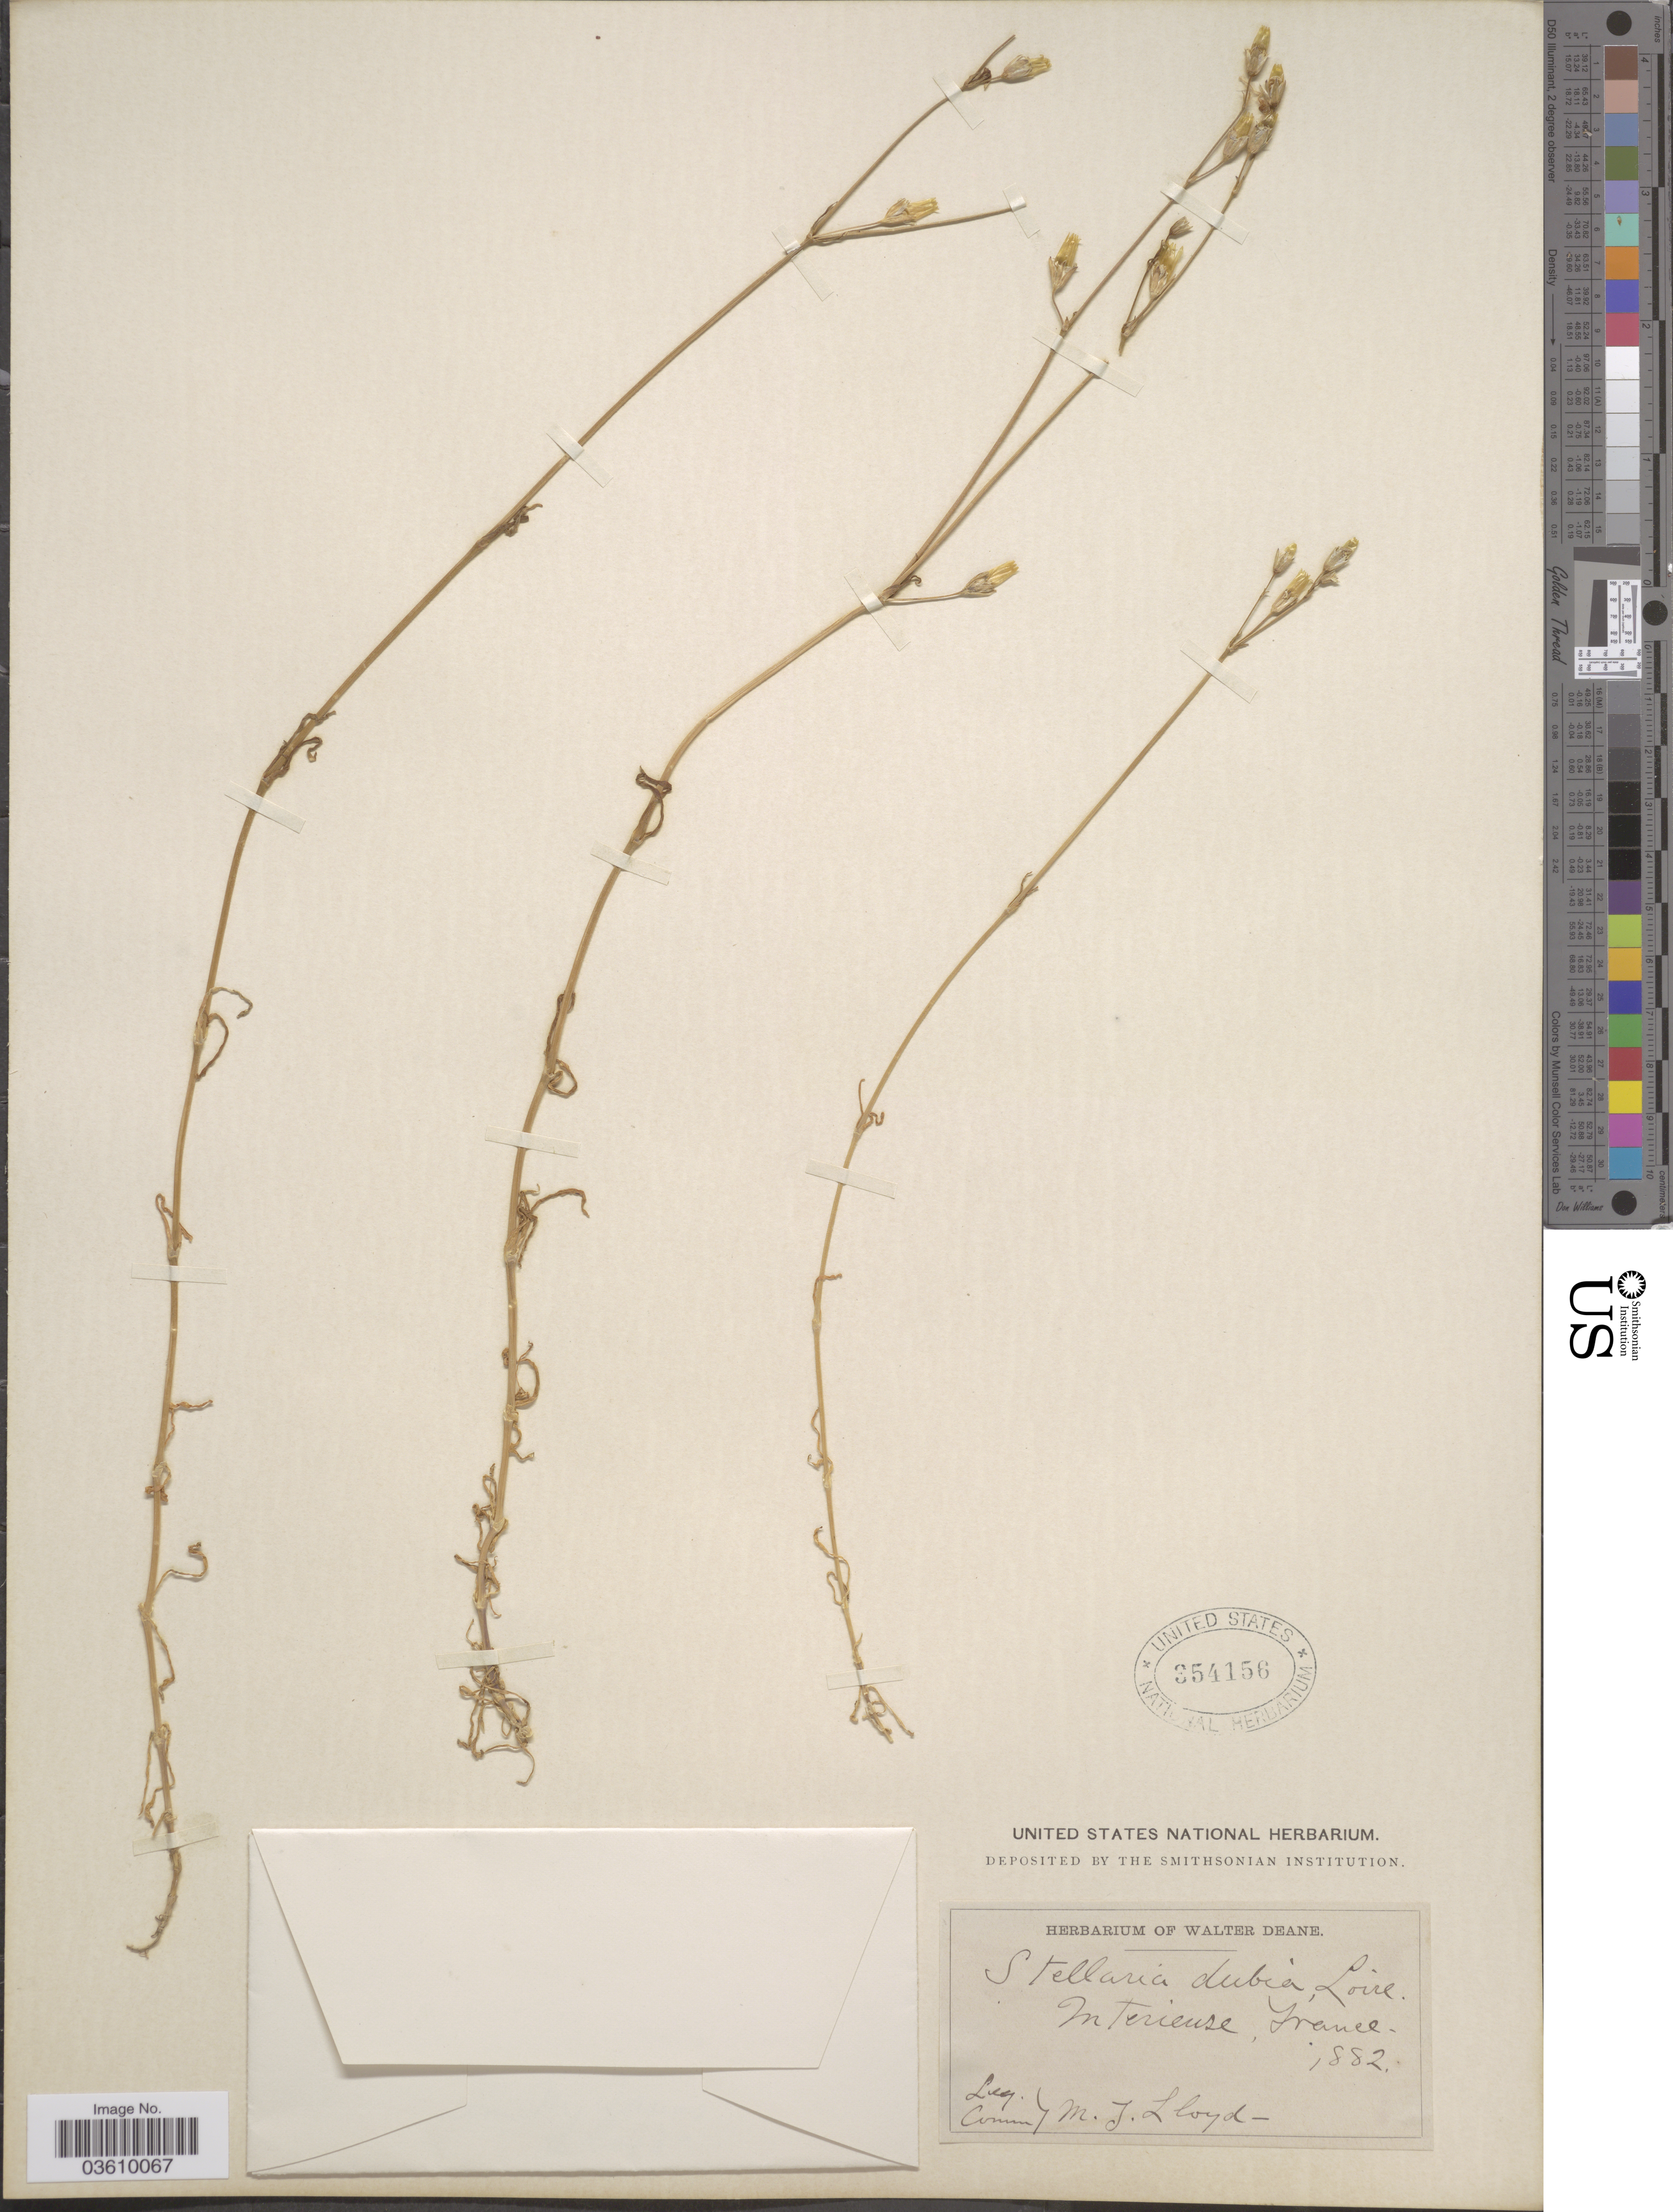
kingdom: Plantae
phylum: Tracheophyta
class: Magnoliopsida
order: Caryophyllales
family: Caryophyllaceae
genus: Stellaria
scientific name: Stellaria dubia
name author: Bâstard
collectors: M. Lloyd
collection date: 1882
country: France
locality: In Terieuse. [interpreted]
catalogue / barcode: US 354156